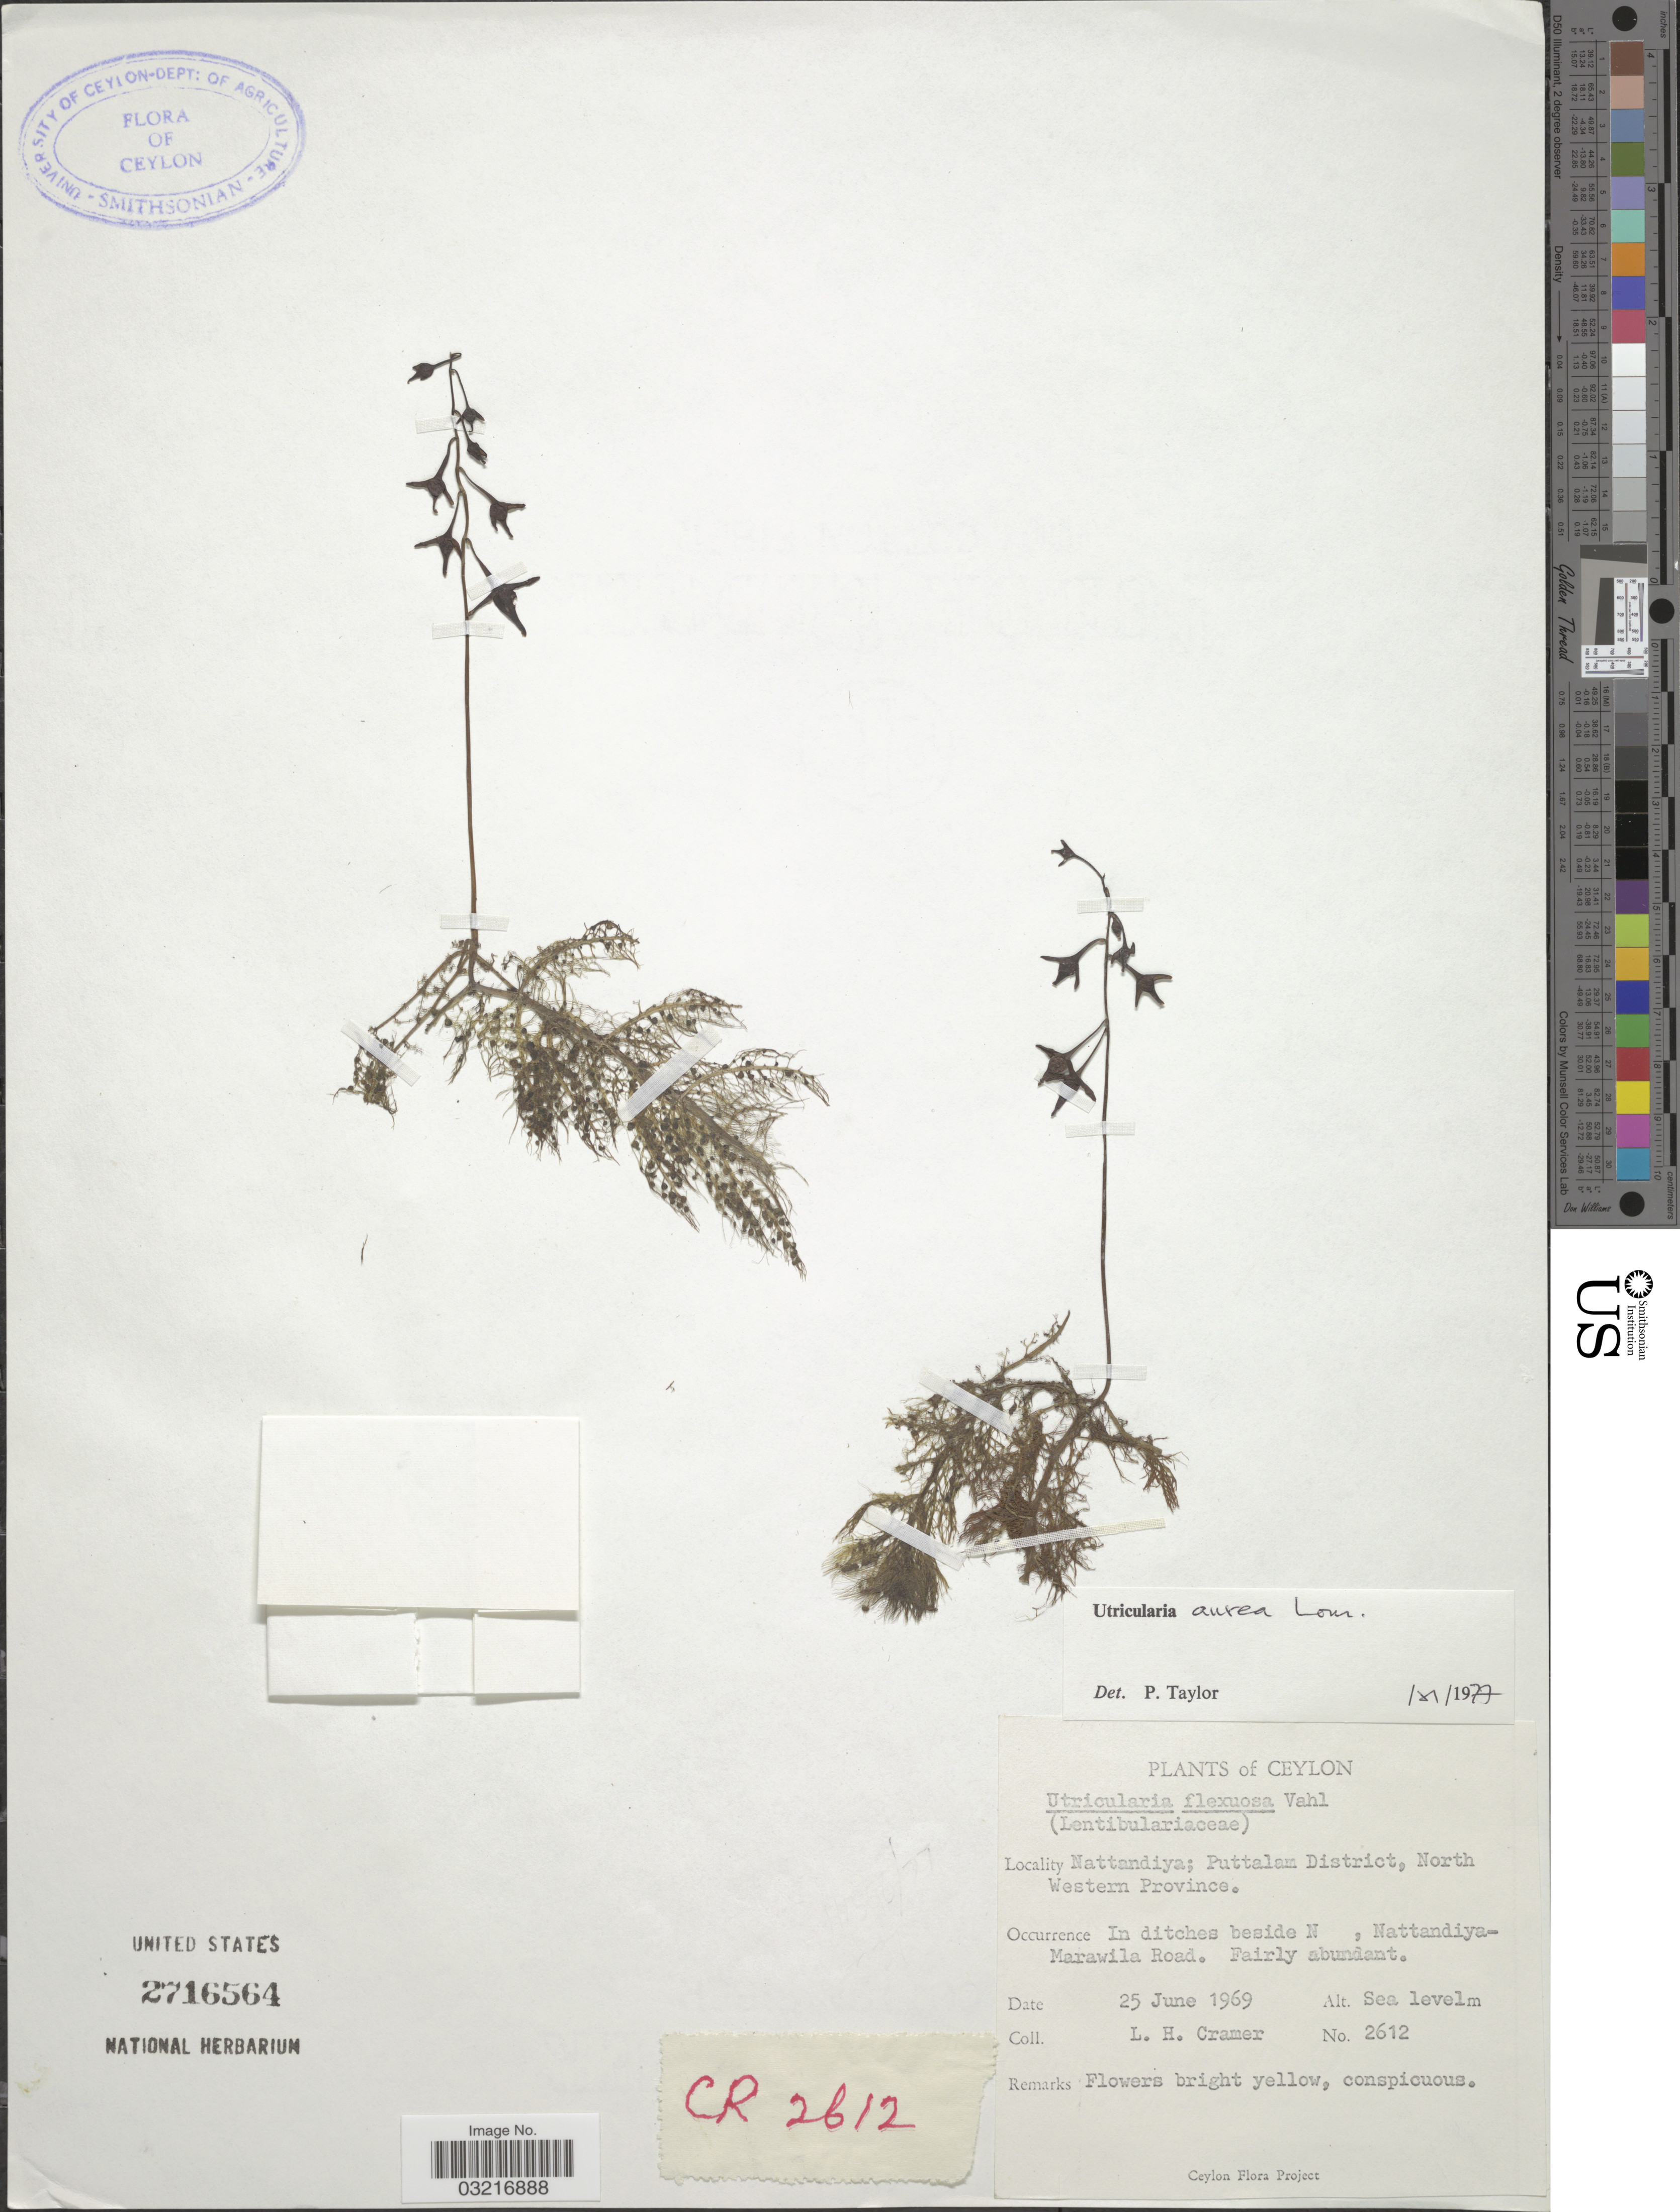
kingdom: Plantae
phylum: Tracheophyta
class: Magnoliopsida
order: Lamiales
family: Lentibulariaceae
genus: Utricularia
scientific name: Utricularia aurea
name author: Lour.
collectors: L. H. Cramer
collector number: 2612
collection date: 1969-06-25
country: Sri Lanka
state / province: North Western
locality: Ceylon, Nattandiya; Puttalem District, In ditches beside N, Nattandiya-Marawila Road.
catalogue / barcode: US 2716564